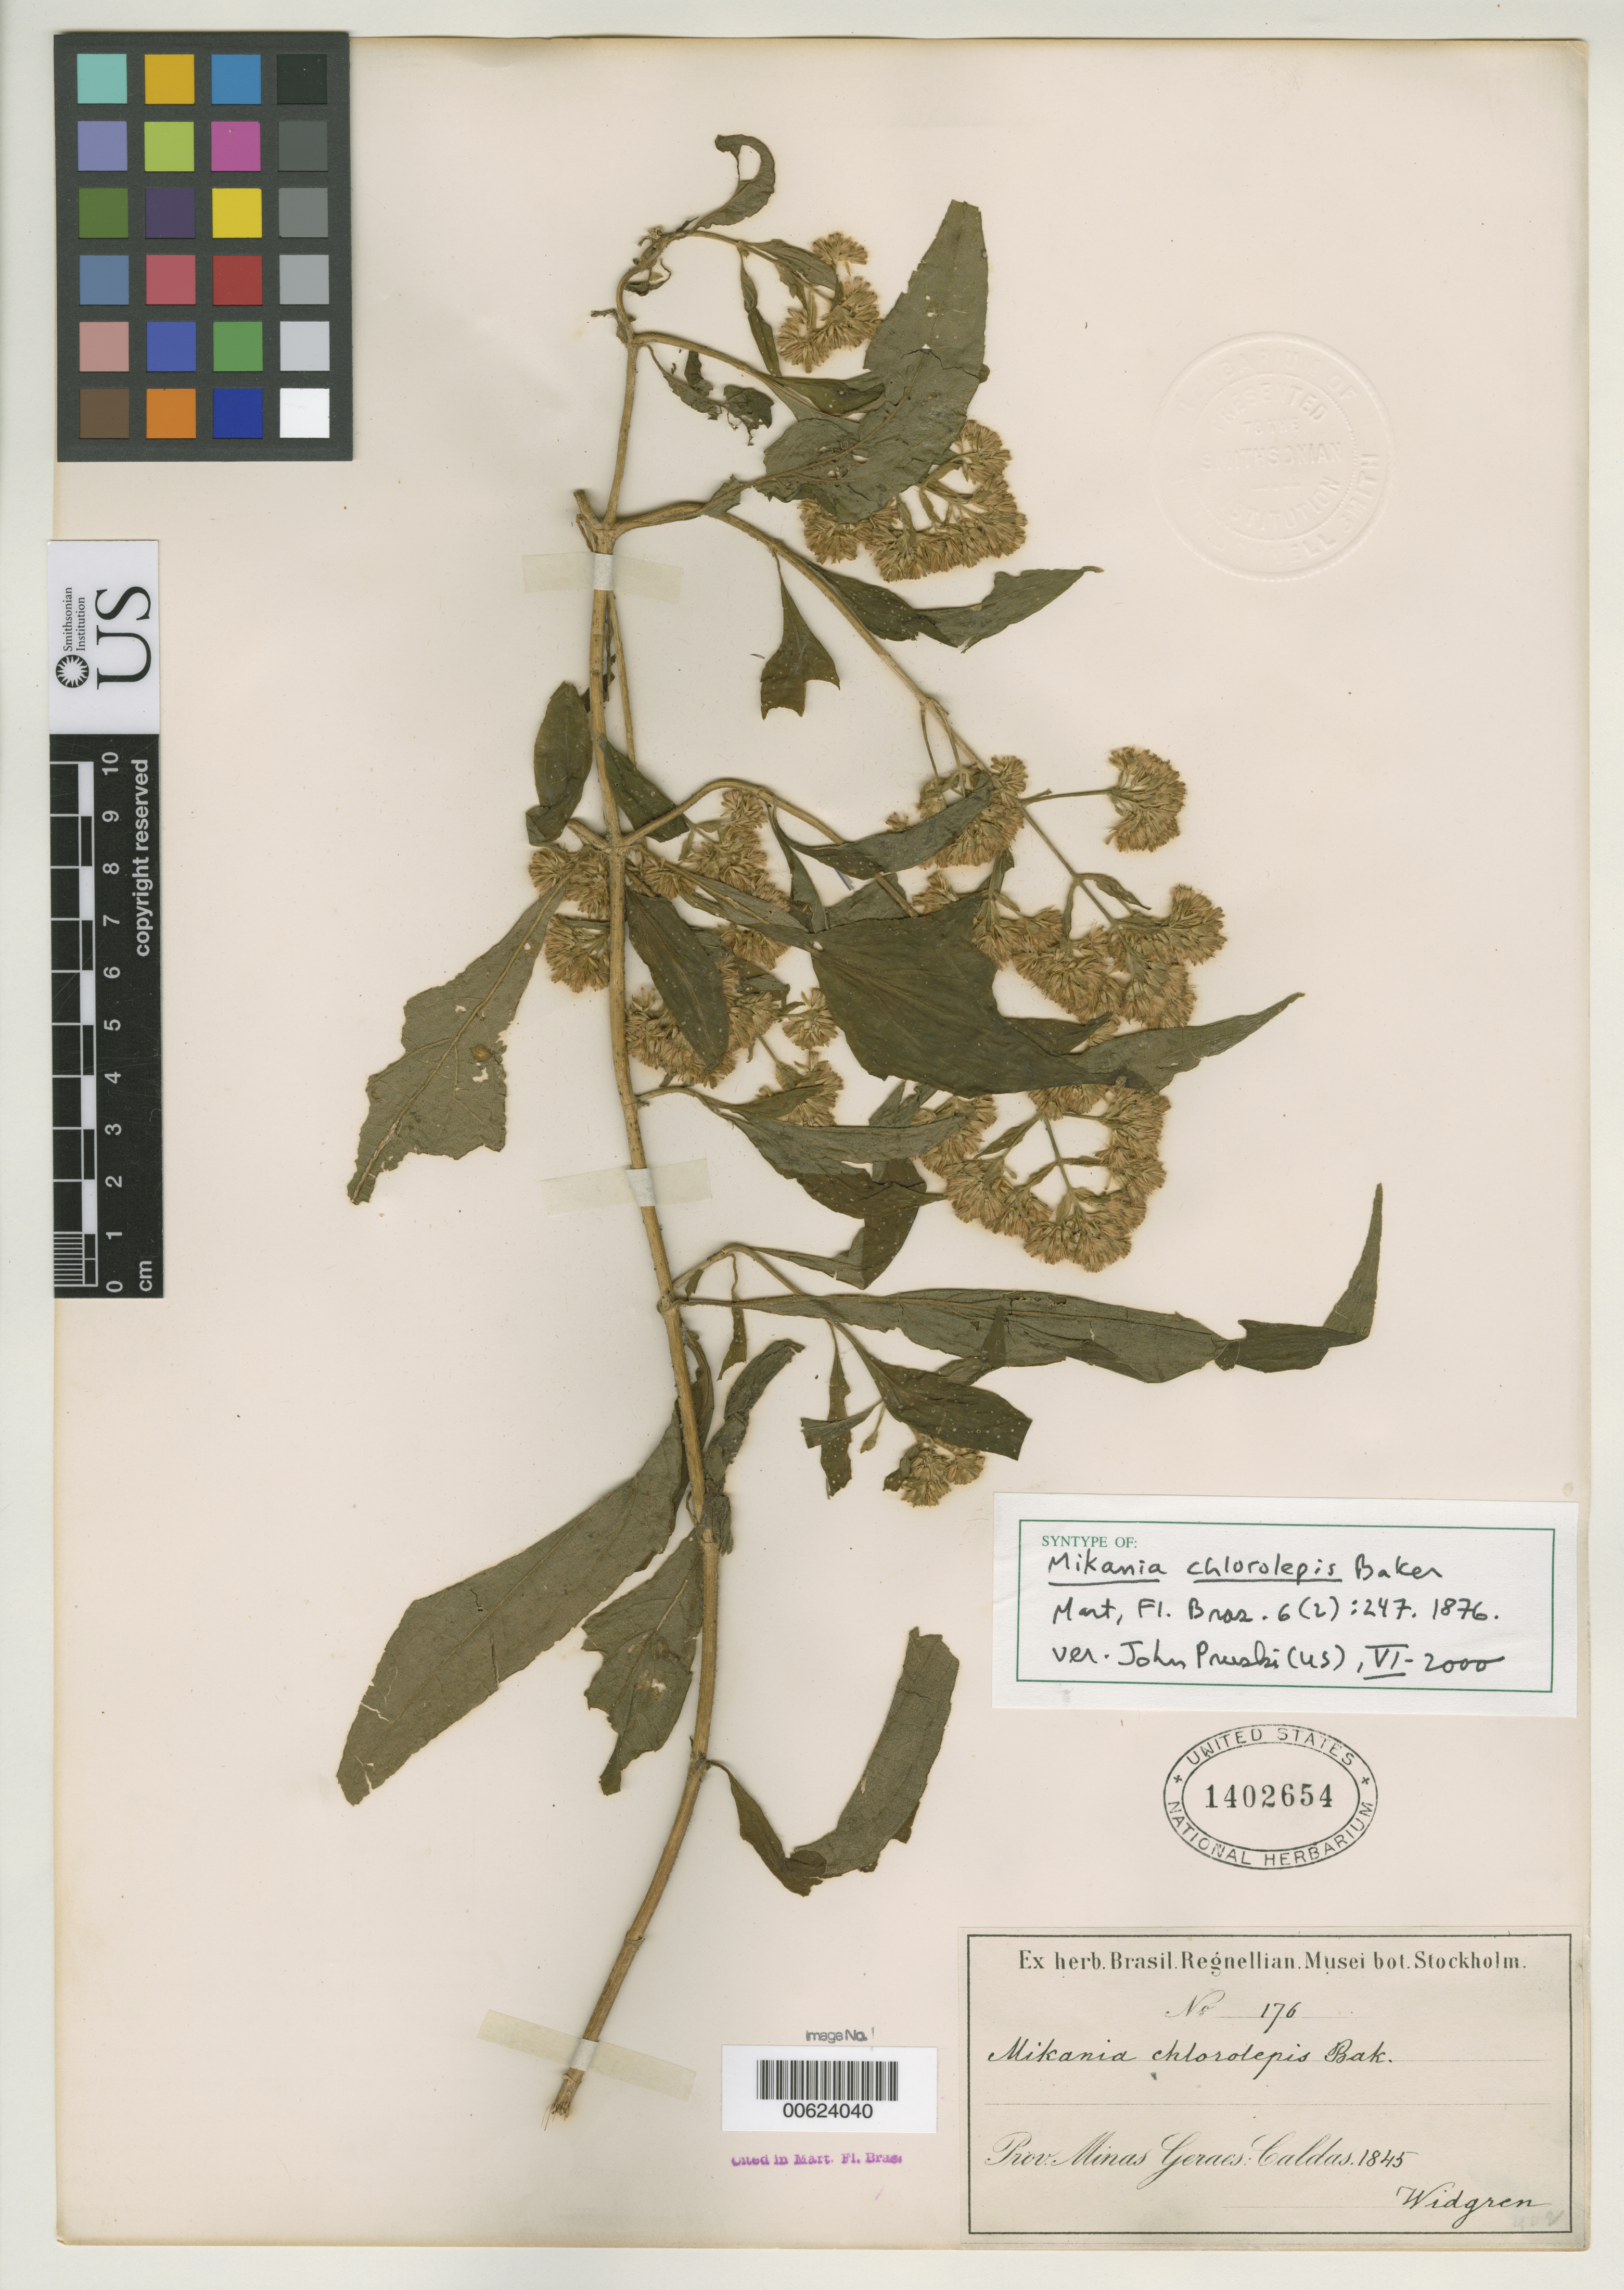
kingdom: Plantae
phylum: Tracheophyta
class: Magnoliopsida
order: Asterales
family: Asteraceae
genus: Mikania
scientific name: Mikania chlorolepis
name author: Baker in Mart.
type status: Syntype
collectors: J. Widgren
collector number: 176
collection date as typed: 1845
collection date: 1845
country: Brazil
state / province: Minas Gerais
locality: Caldas.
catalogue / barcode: US 1402654